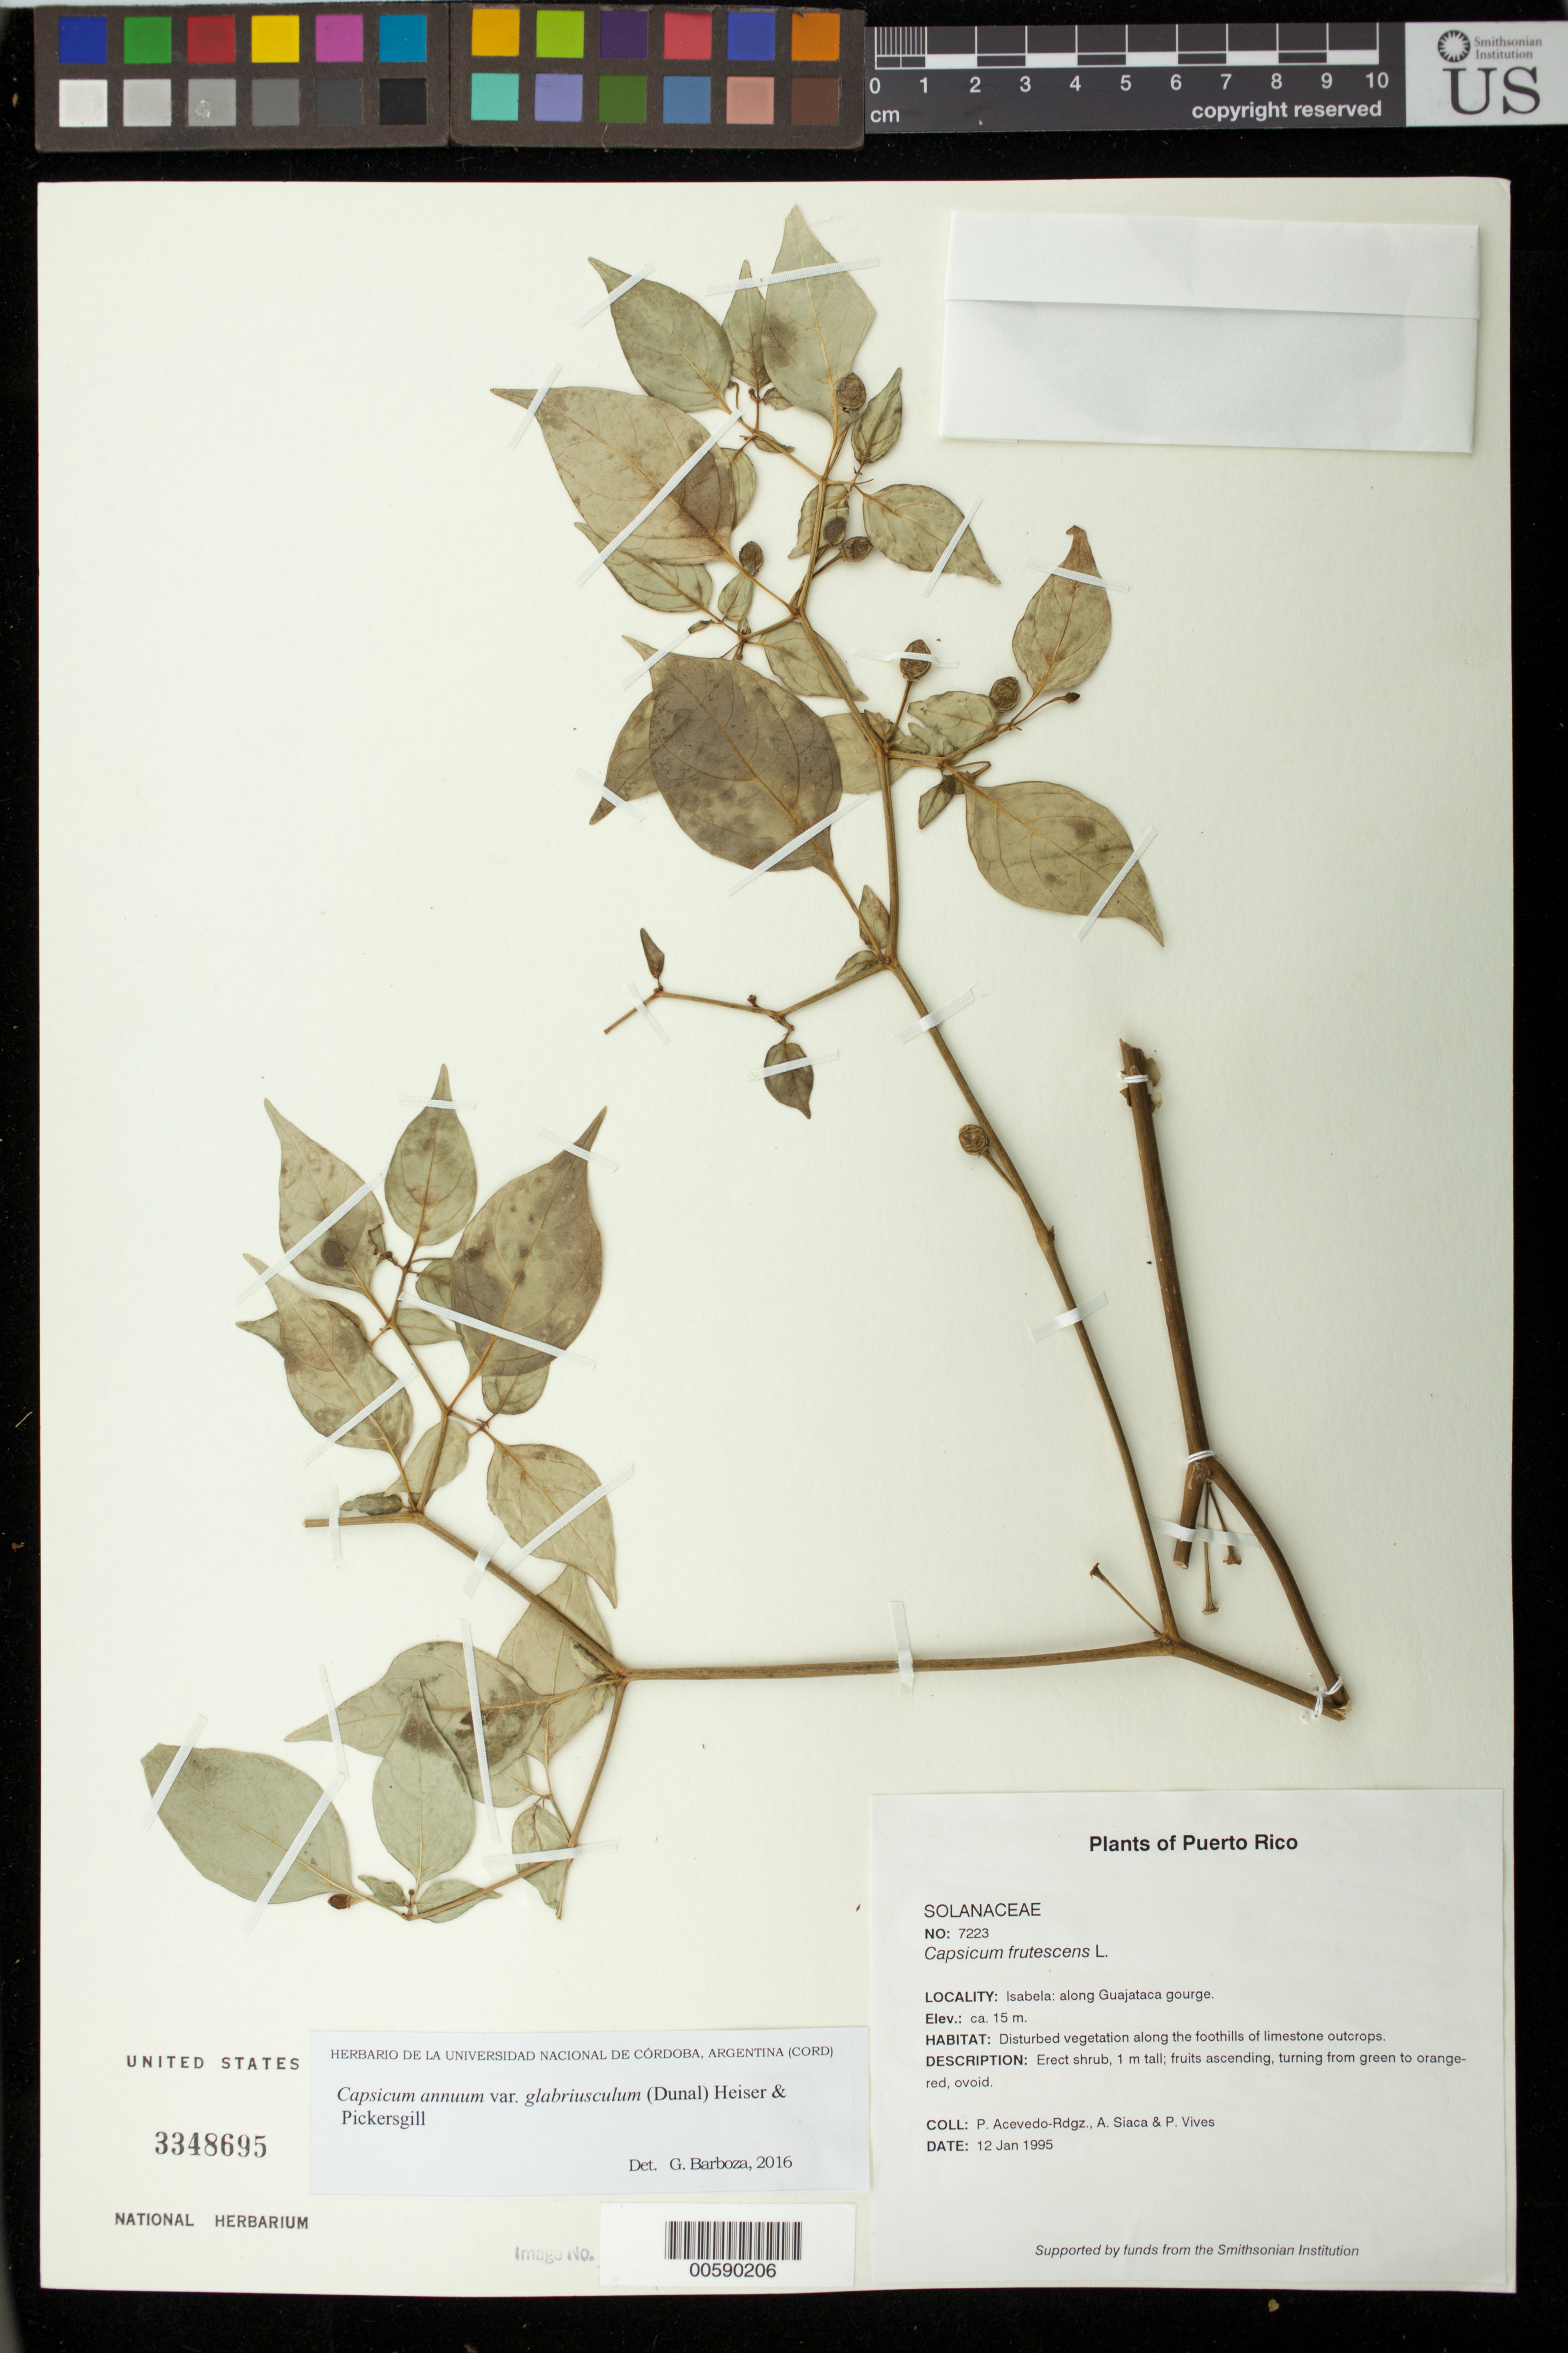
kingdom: Plantae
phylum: Tracheophyta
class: Magnoliopsida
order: Solanales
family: Solanaceae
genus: Capsicum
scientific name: Capsicum annuum var. glabriusculum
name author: (Dunal) Heiser & Pickersgill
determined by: Barboza, G. E., (CORD), Museo Botanico - Cordoba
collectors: P. Acevedo-Rodr., A. Siaca & P. Vives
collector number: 7223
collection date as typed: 12 Jan 1995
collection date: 1995-01-12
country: Puerto Rico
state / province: Isabela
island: Puerto Rico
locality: Isabela: along Guajataca gourge.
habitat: Disturbed vegetation along the foothills of limestone outcrops.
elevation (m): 15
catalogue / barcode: US 3348695